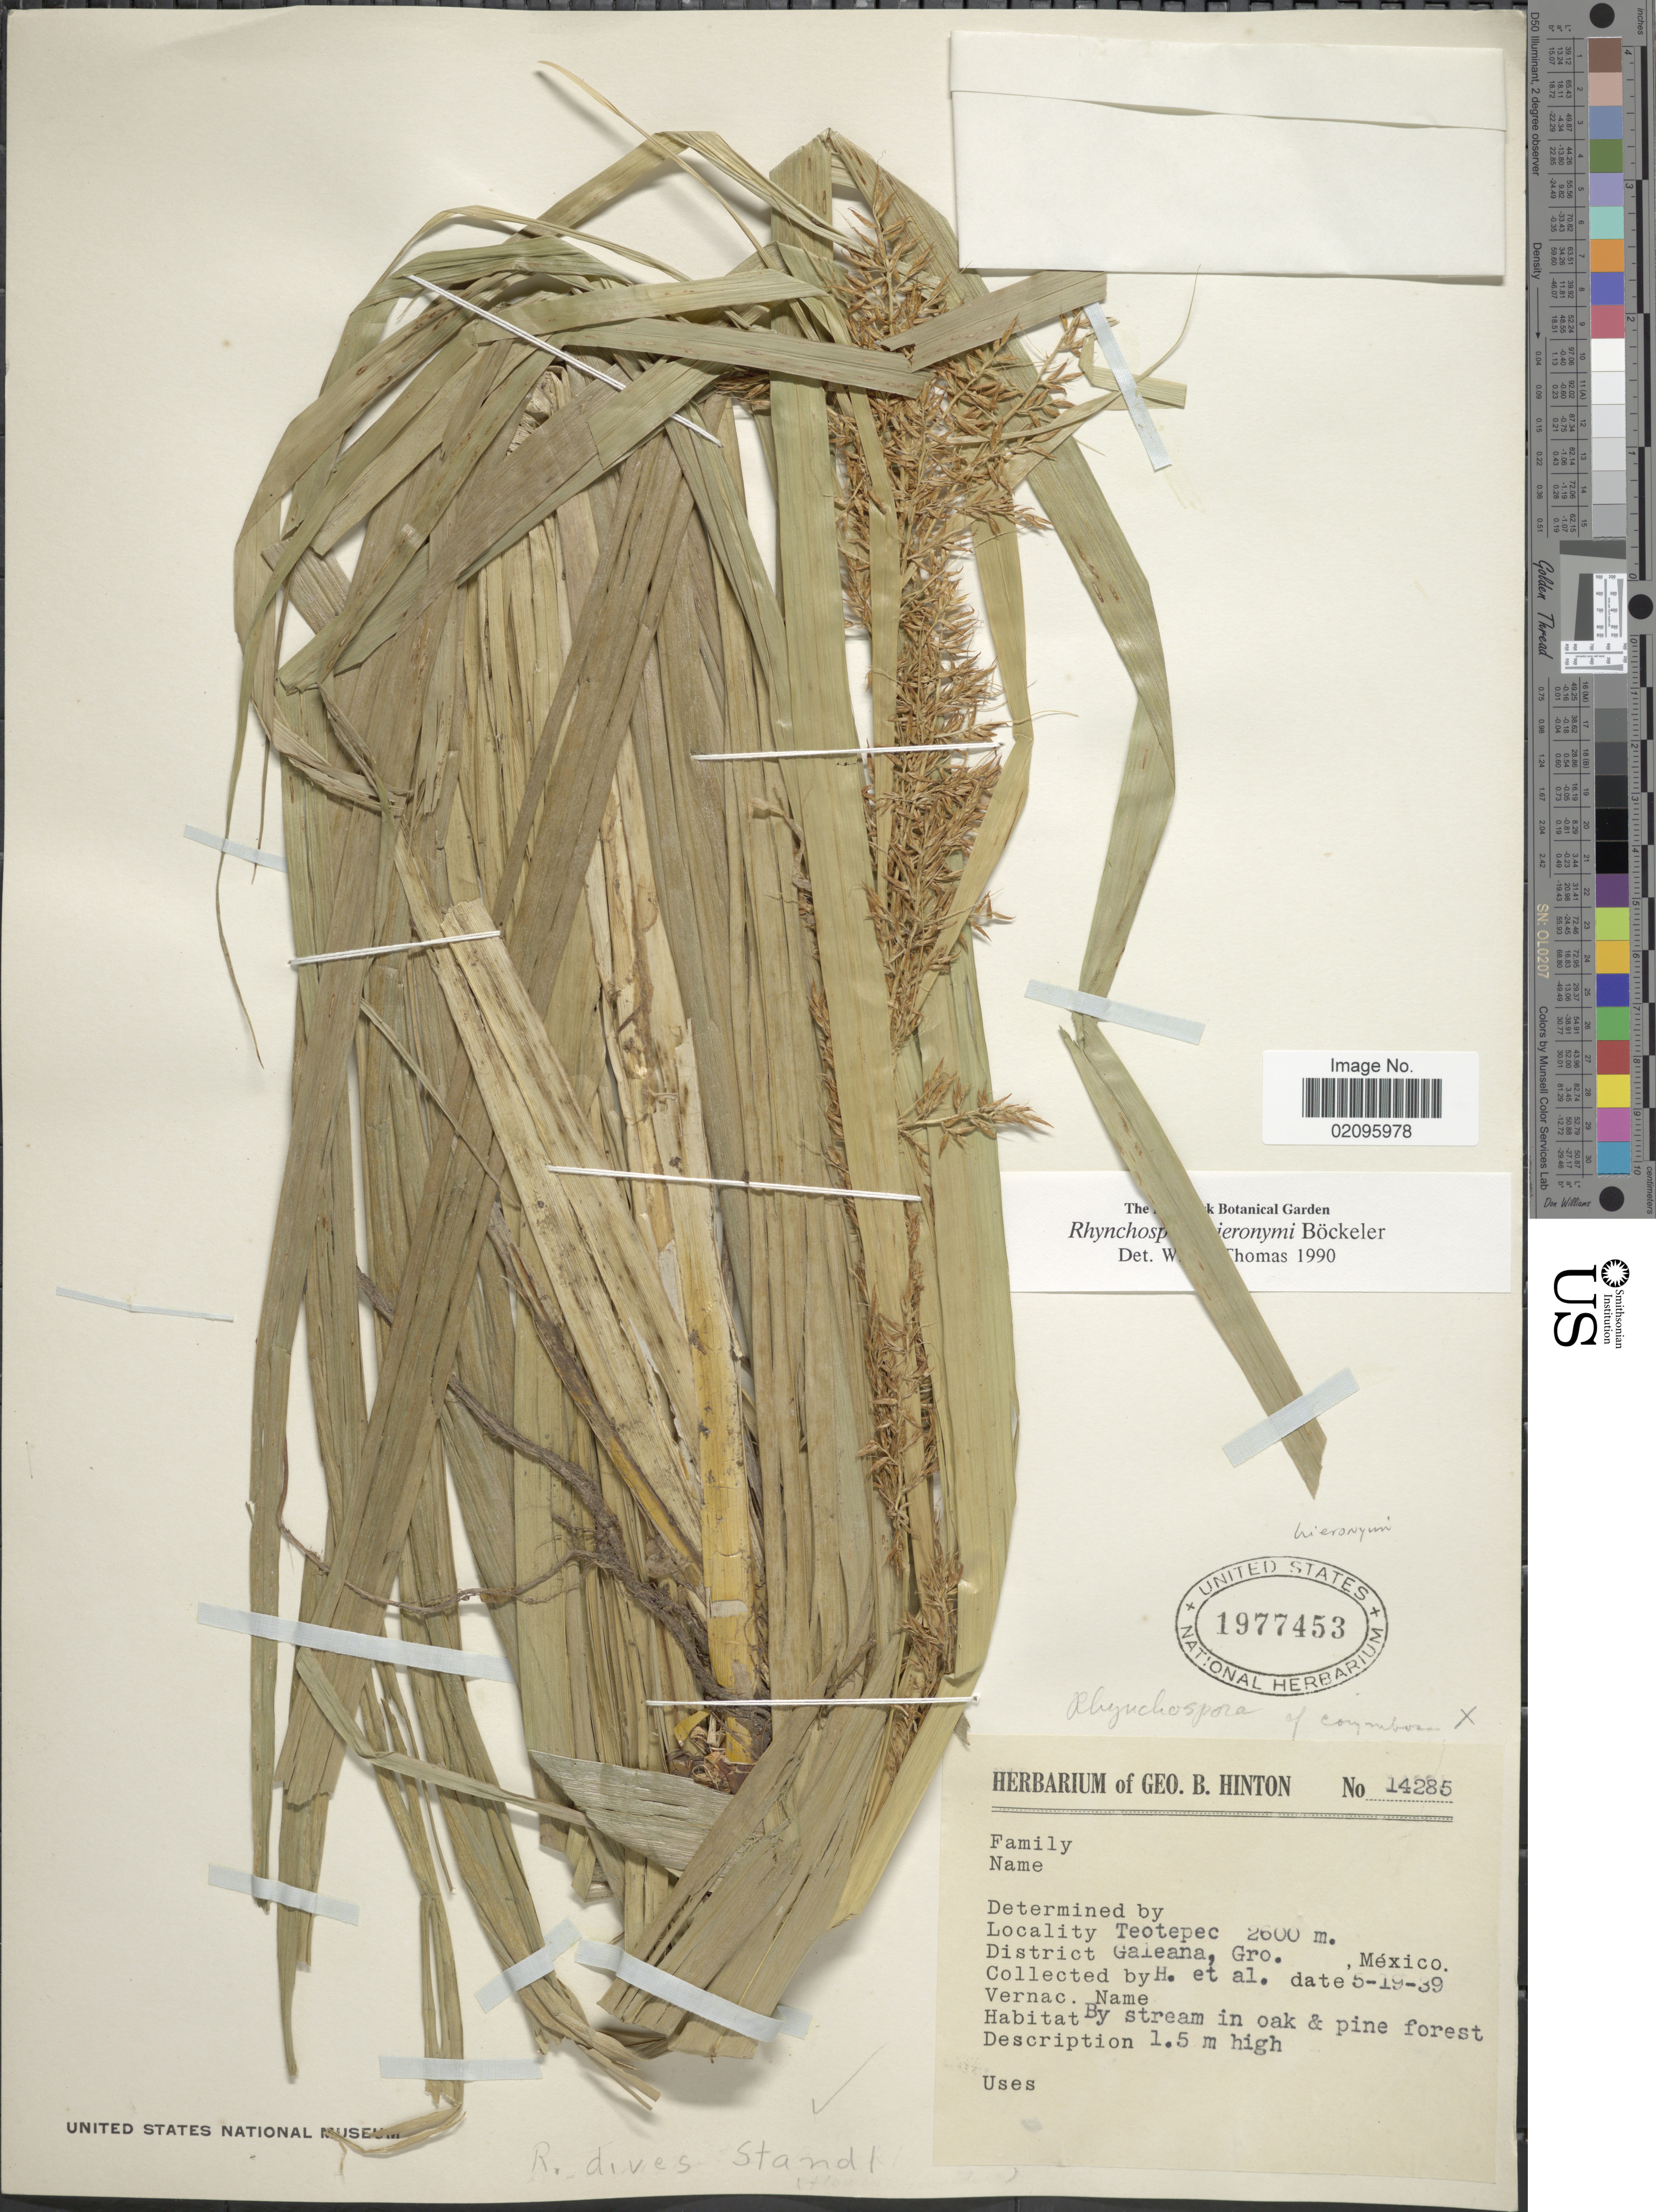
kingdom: Plantae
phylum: Tracheophyta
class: Liliopsida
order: Poales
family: Cyperaceae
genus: Rhynchospora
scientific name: Rhynchospora hieronymi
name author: Boeckeler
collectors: G. B. Hinton & et al.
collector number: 14285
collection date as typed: Transcribed d/m/y: 19/5/39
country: Mexico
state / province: Guerrero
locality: Teotepec, District Galeana, by stream in oak & pine forest.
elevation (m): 2600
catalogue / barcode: US 1977453